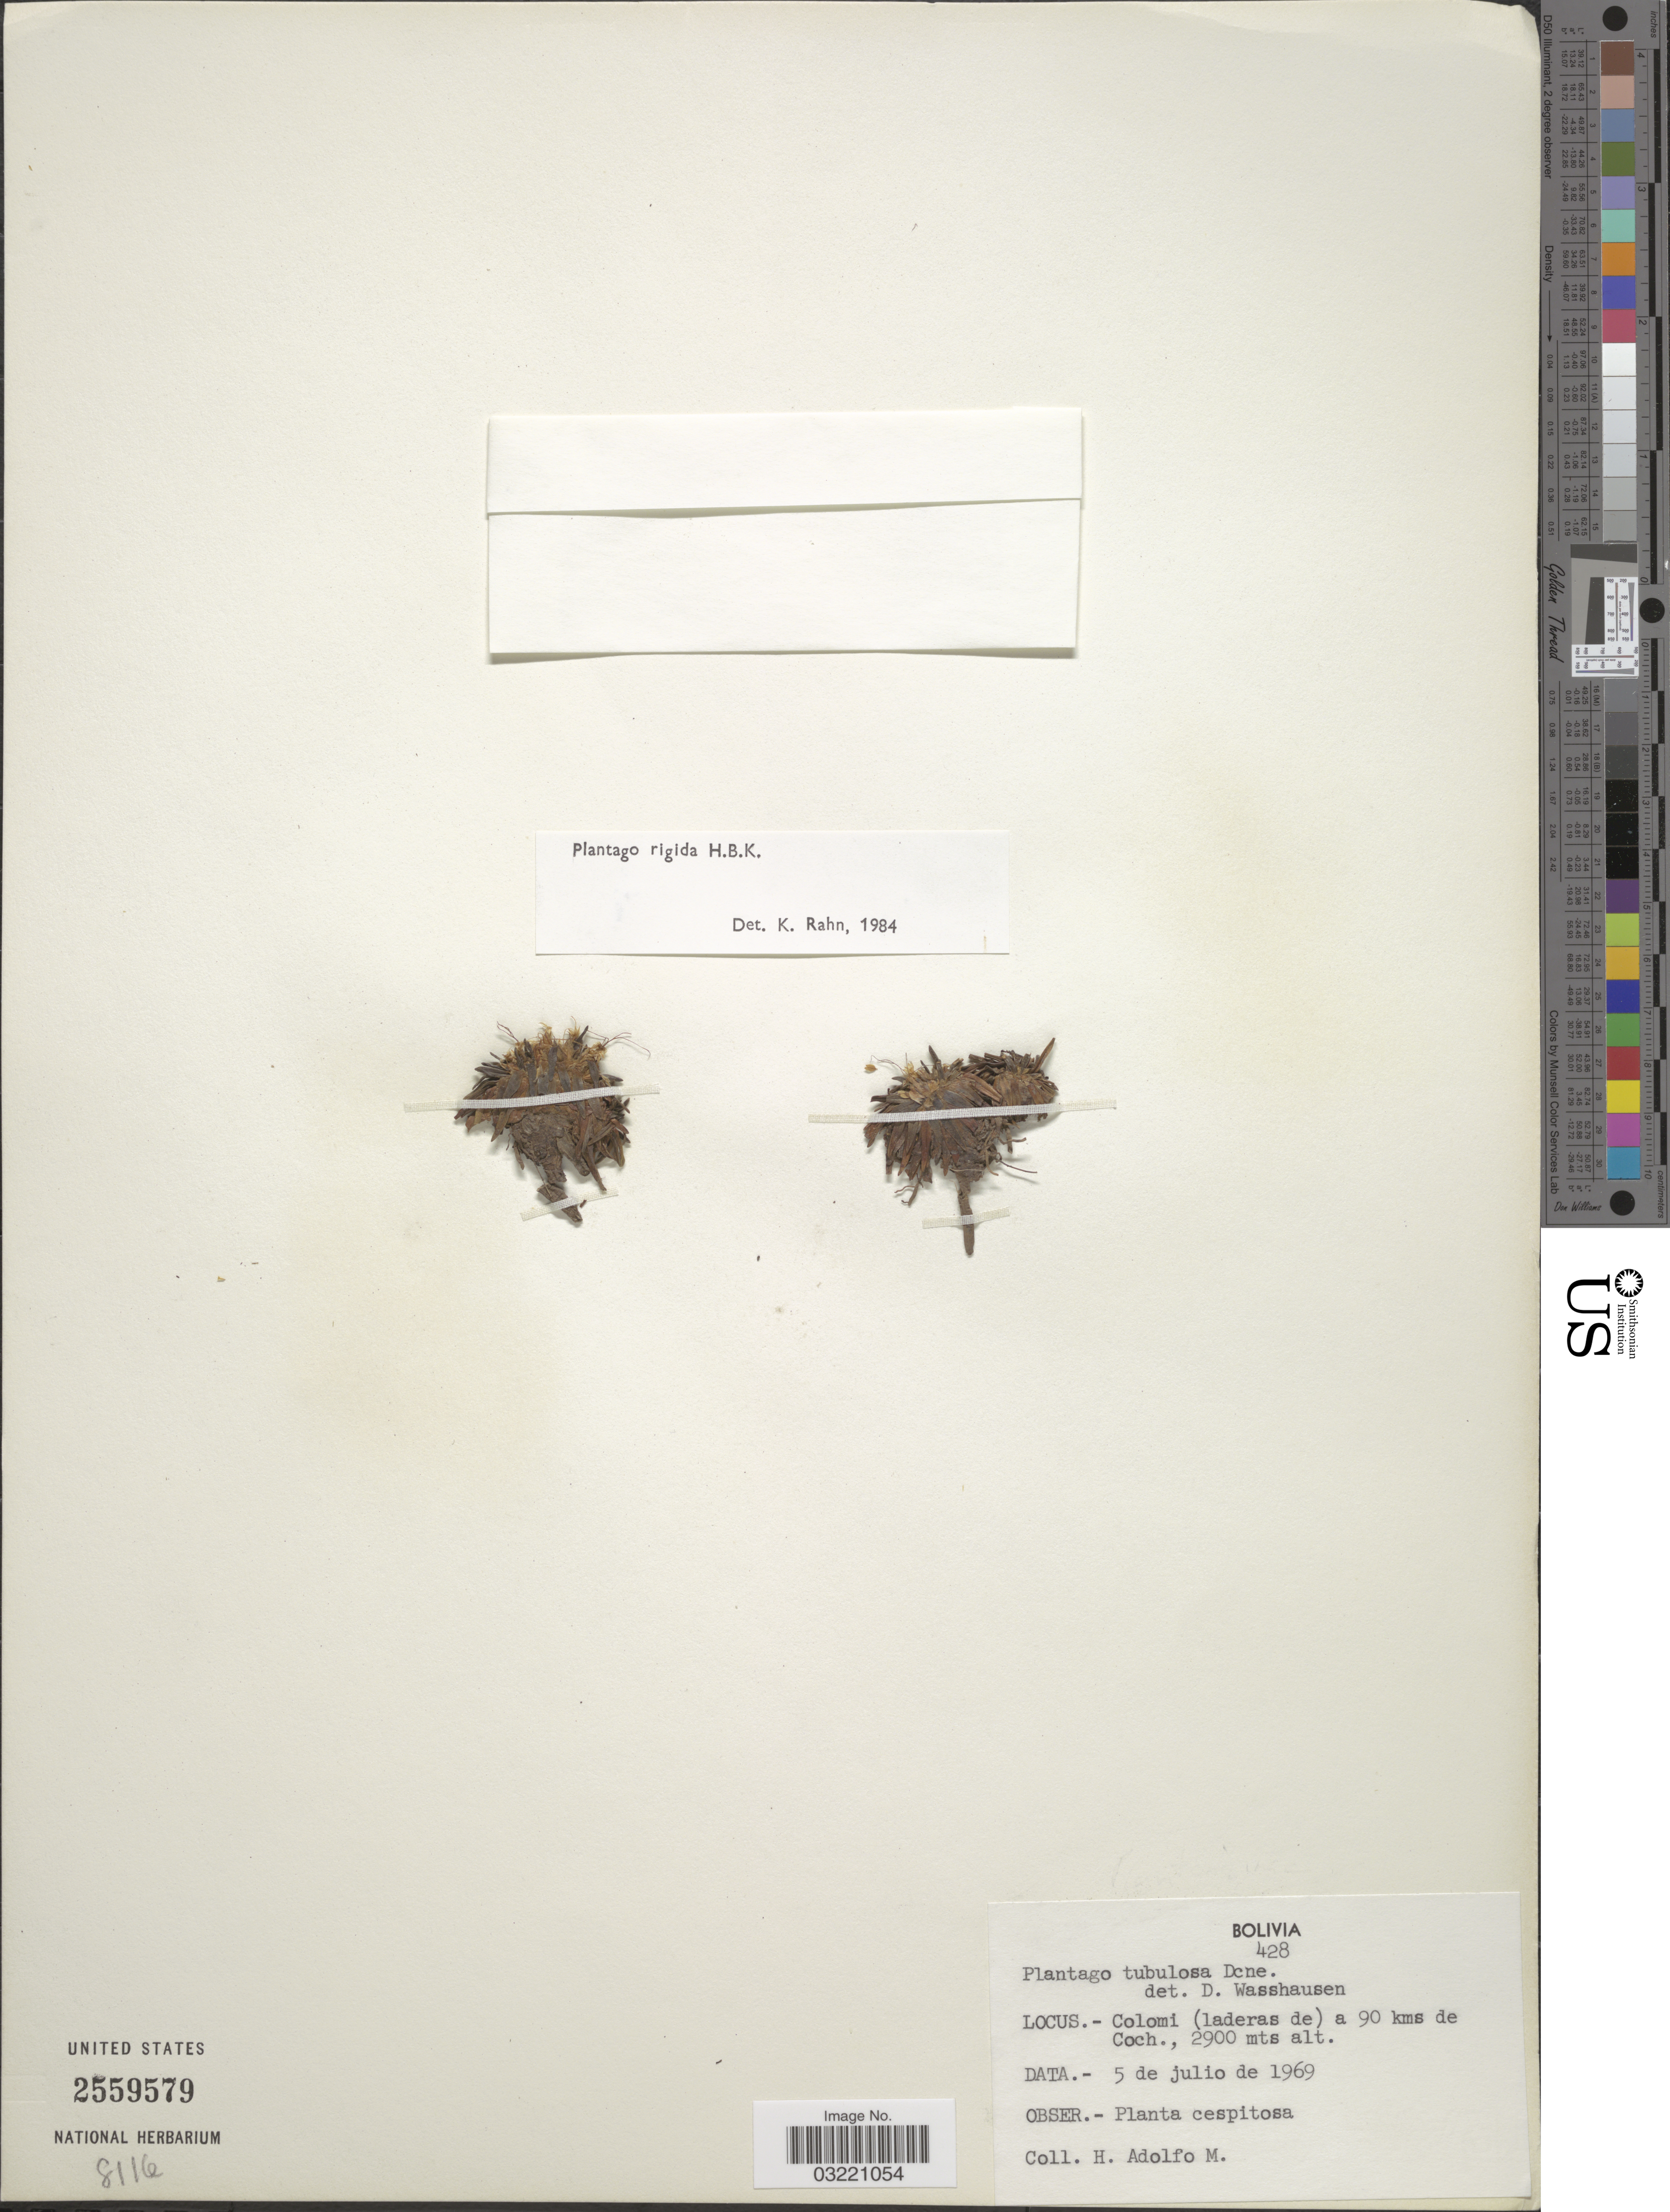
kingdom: Plantae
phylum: Tracheophyta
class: Magnoliopsida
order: Lamiales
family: Plantaginaceae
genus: Plantago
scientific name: Plantago rigida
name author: Kunth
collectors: H. Adolfo M.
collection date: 1969-07-05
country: Bolivia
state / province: Cochabamba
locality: Colomi (laderas de) a 90 kms de Coch.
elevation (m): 2900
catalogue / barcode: US 2559579